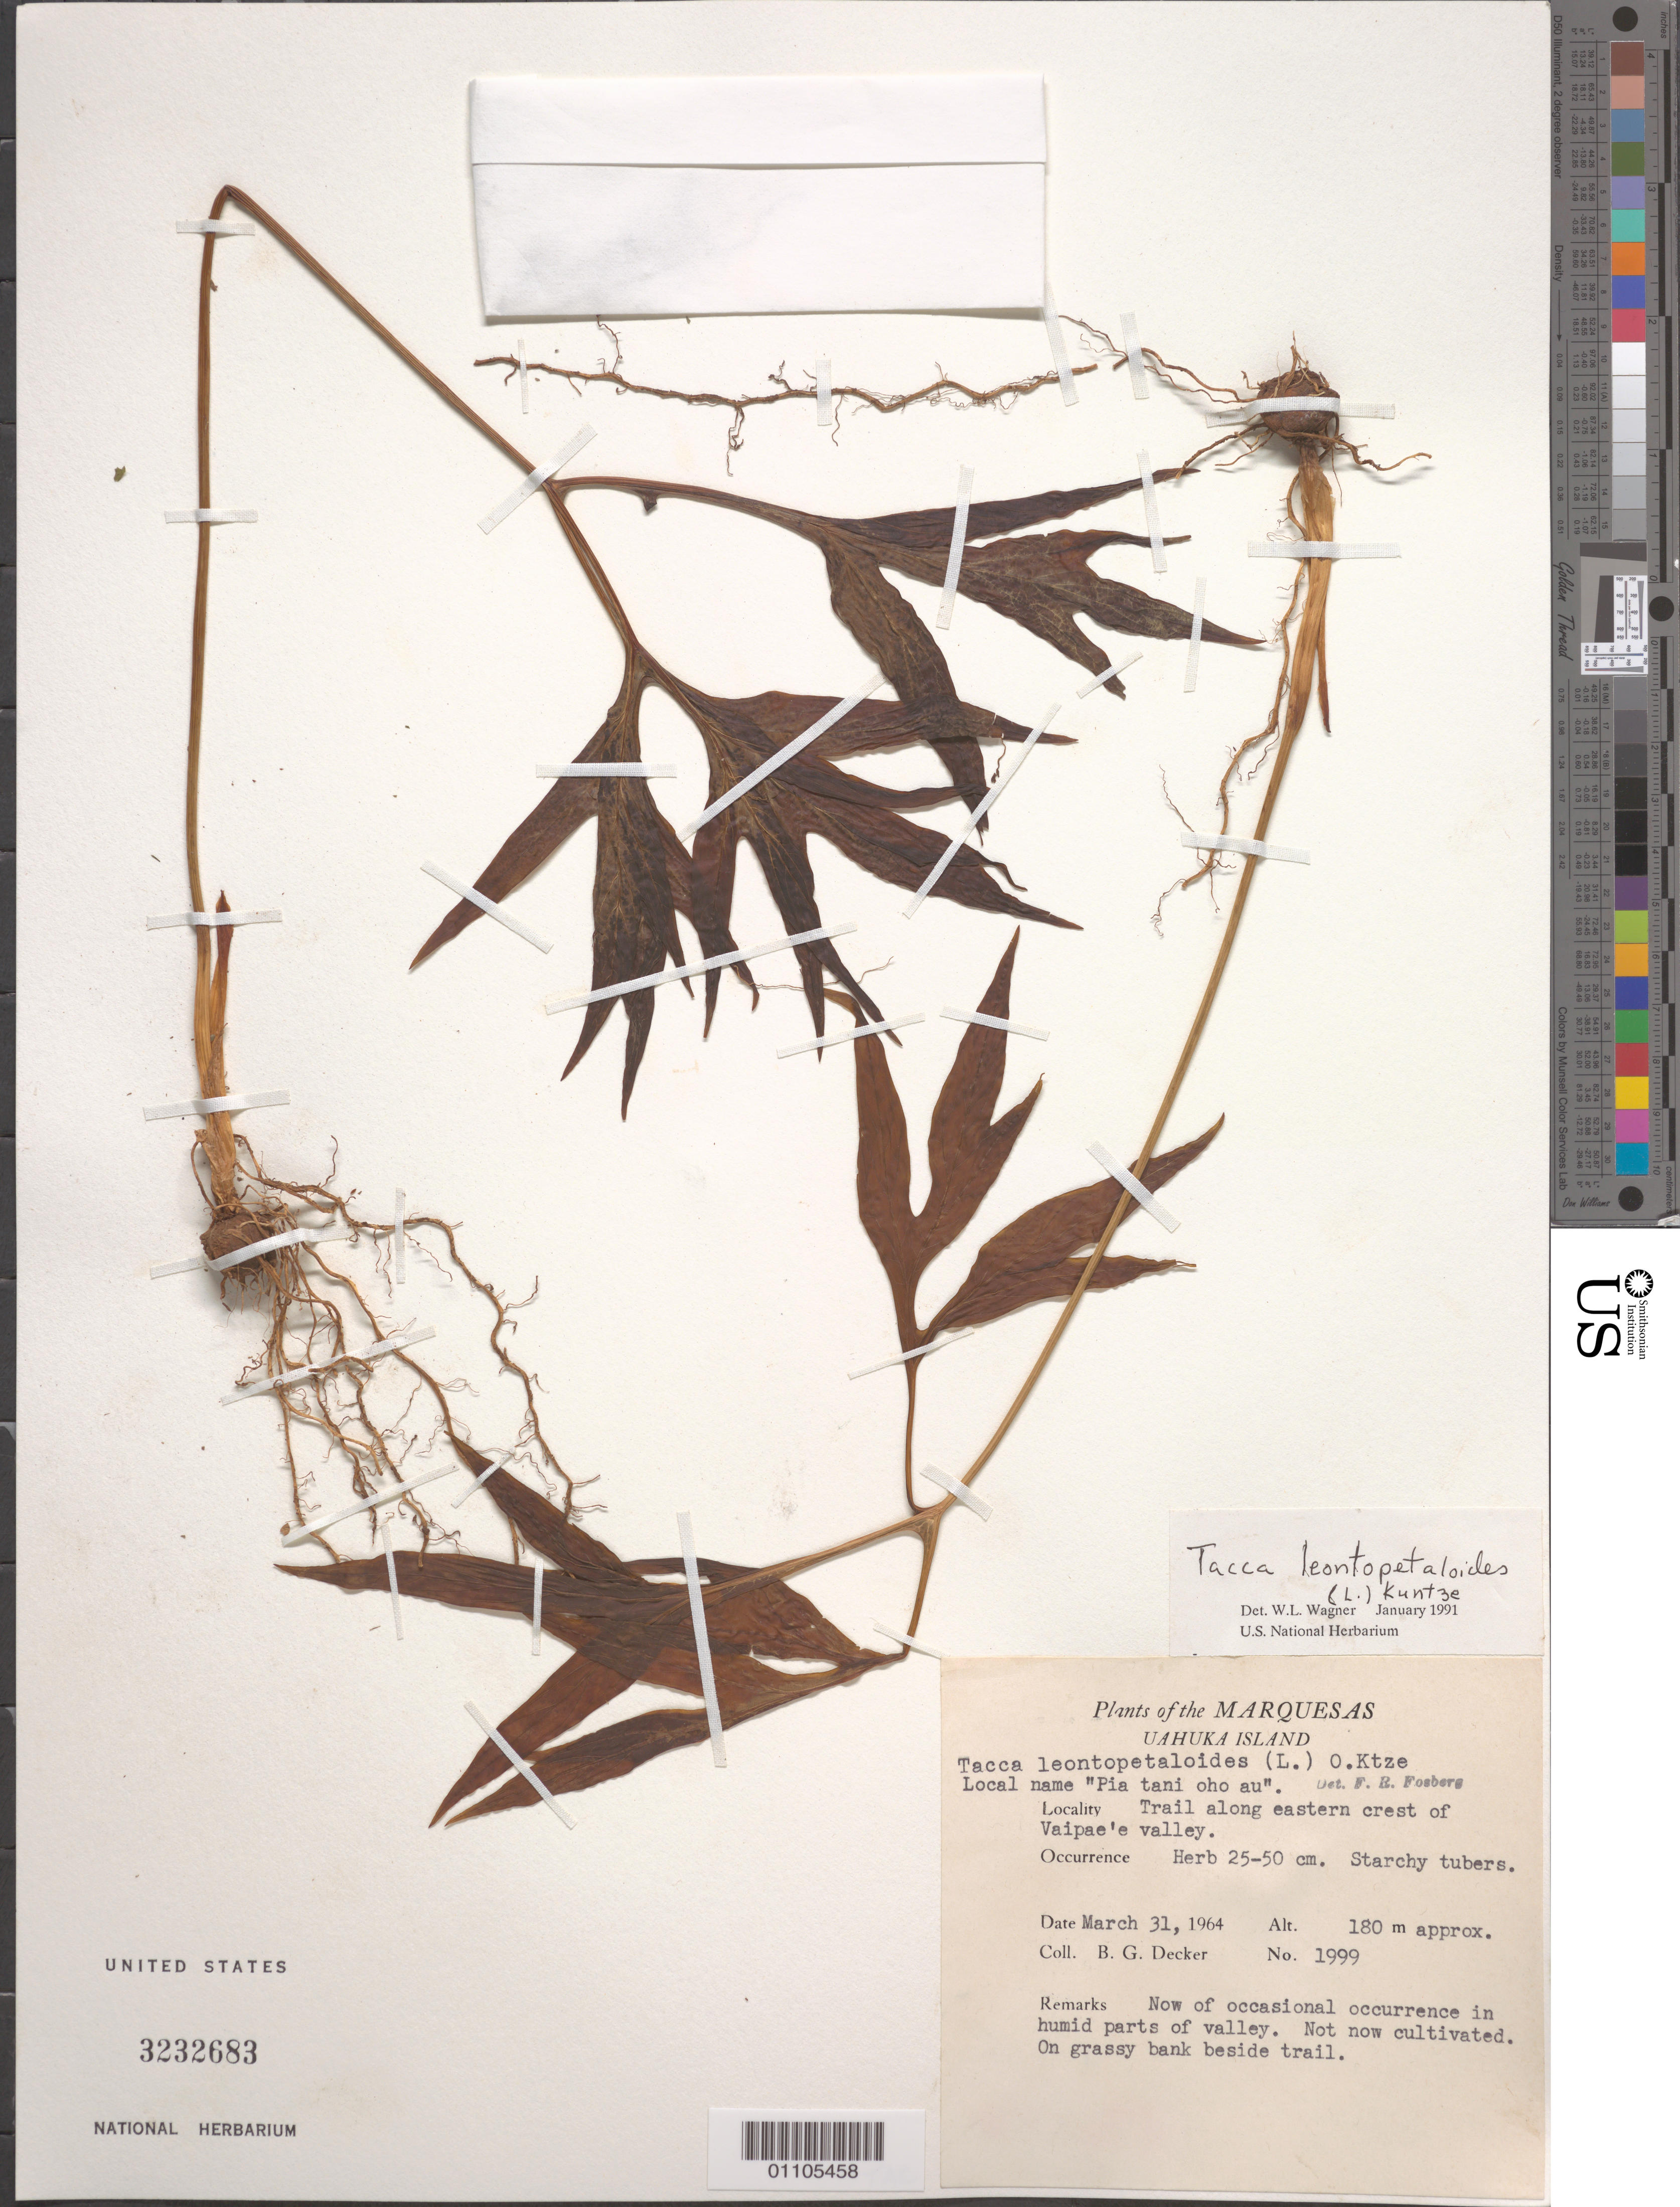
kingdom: Plantae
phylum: Tracheophyta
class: Liliopsida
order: Dioscoreales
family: Dioscoreaceae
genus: Tacca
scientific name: Tacca leontopetaloides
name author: (L.) Kuntze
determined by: Wagner, W. L., (BOT), Smithsonian Institution - National Museum of Natural History (UNITED STATES)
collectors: B. G. Decker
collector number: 1999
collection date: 1964-03-31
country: French Polynesia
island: Ua Huka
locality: trail along E crest of Vaipae'e Valley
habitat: Now of occasional occurrence in humid parts of the valley. On grassy bank beside trail. Not now cultivated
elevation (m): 180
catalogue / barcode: US 3232683